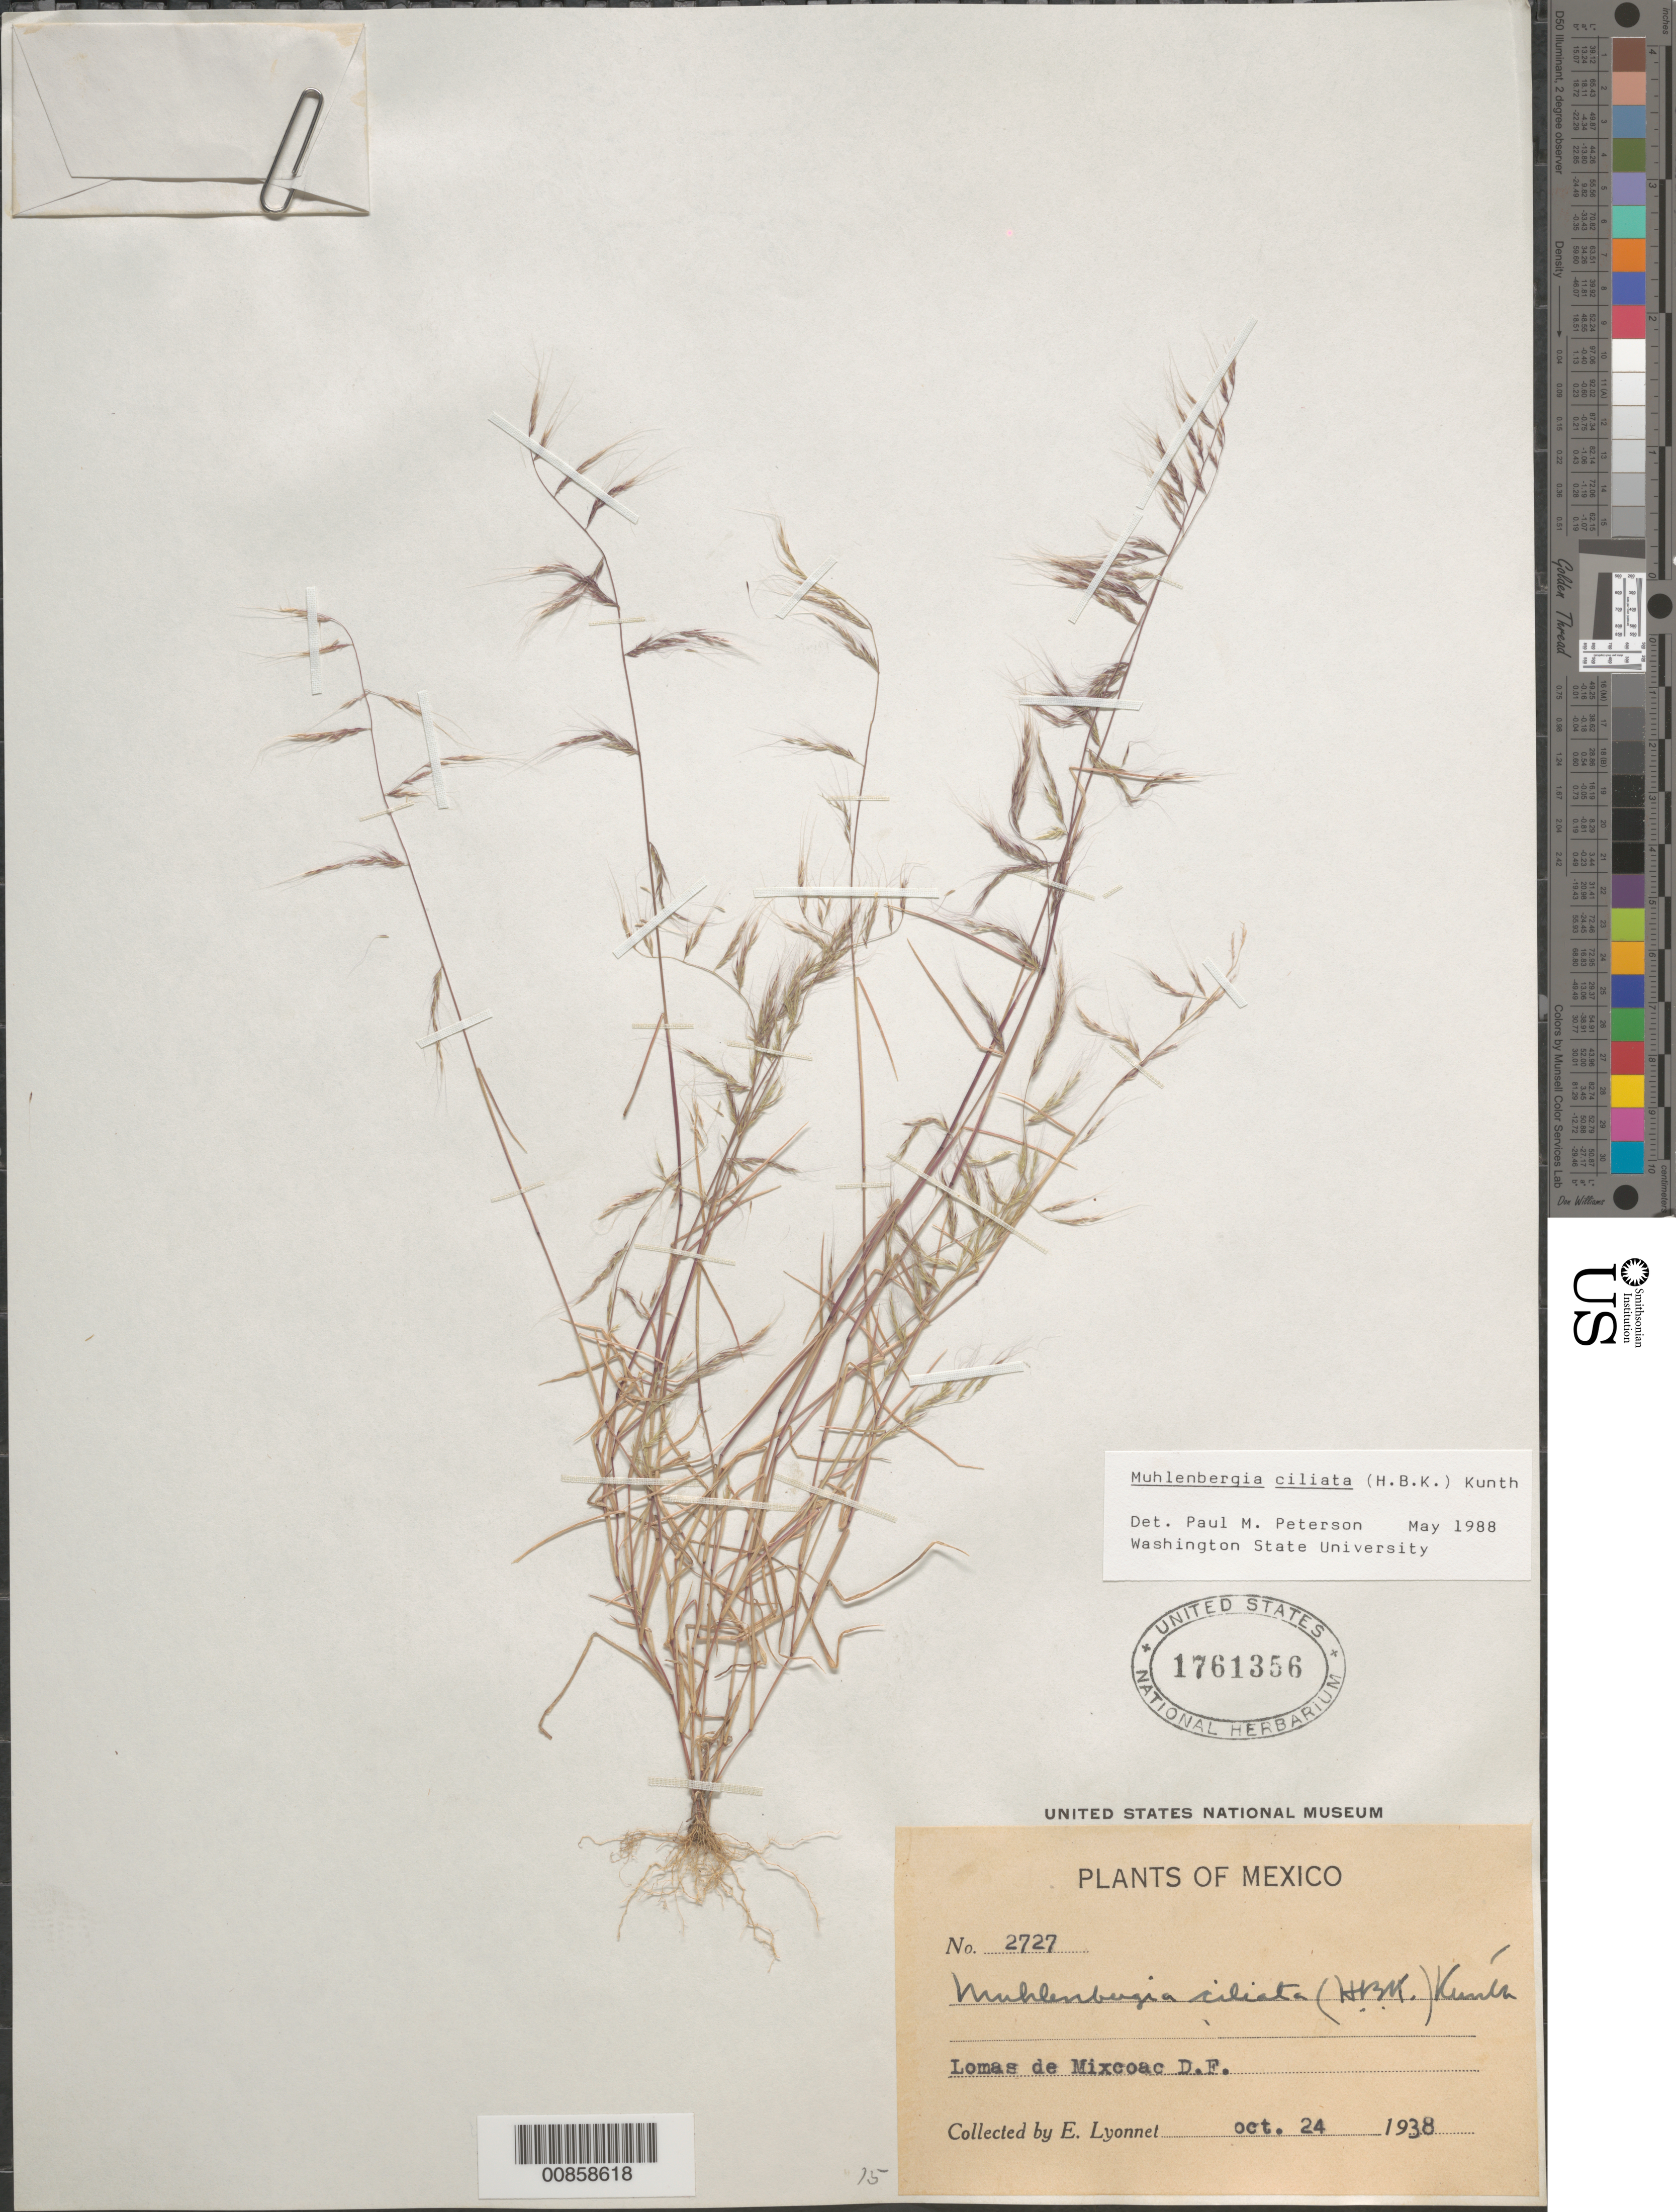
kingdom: Plantae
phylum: Tracheophyta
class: Liliopsida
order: Poales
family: Poaceae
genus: Muhlenbergia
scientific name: Muhlenbergia ciliata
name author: (Kunth) Trin.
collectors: Bro. E. Lyonnet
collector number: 2727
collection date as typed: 24 Oct 1938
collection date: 1938-10-24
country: Mexico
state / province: Distrito Federal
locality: Mixcoac, Delegación Tlalpan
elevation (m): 2250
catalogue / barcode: US 1761356